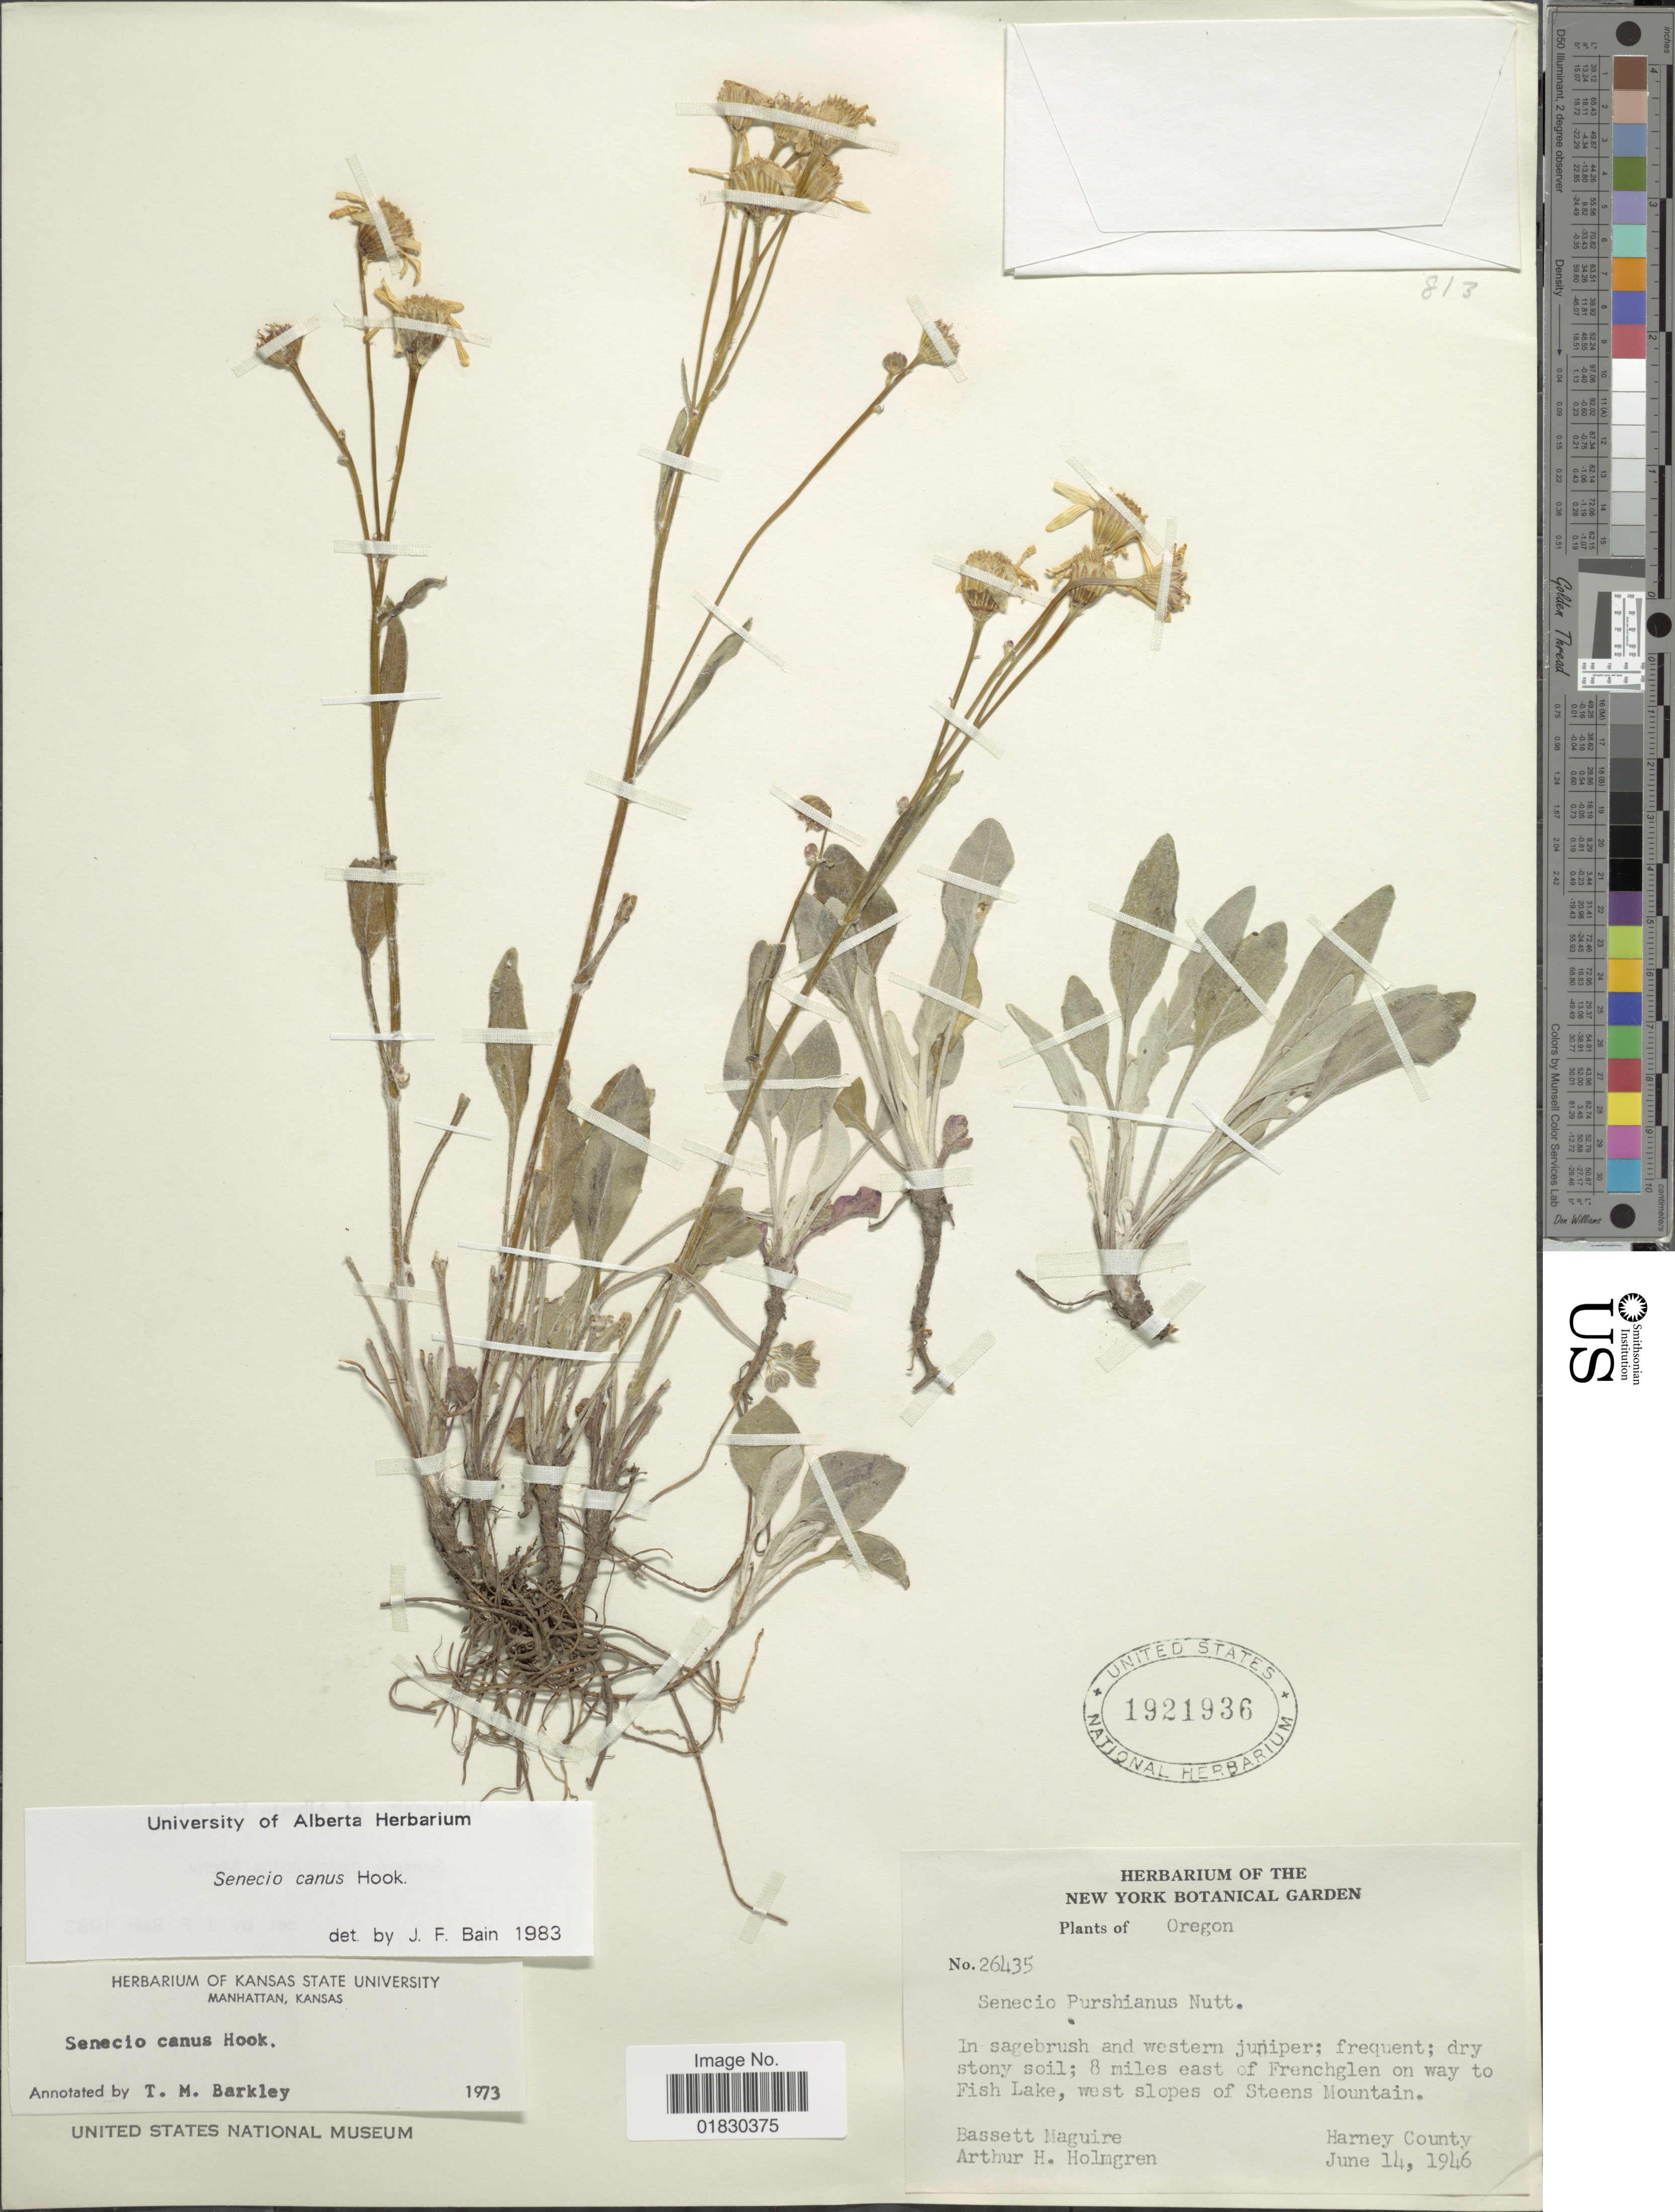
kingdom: Plantae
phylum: Tracheophyta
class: Magnoliopsida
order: Asterales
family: Asteraceae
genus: Packera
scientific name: Packera cana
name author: (Hook.) W.A. Weber & Á. Löve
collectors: B. Maguire & A. H. Holmgren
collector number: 26435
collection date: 1946-06-14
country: United States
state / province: Oregon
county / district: Harney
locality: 8 miles east of Frenchglen on way to Fisj Lake, west slope of Steens Mountain, Harney County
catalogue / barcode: US 1921936